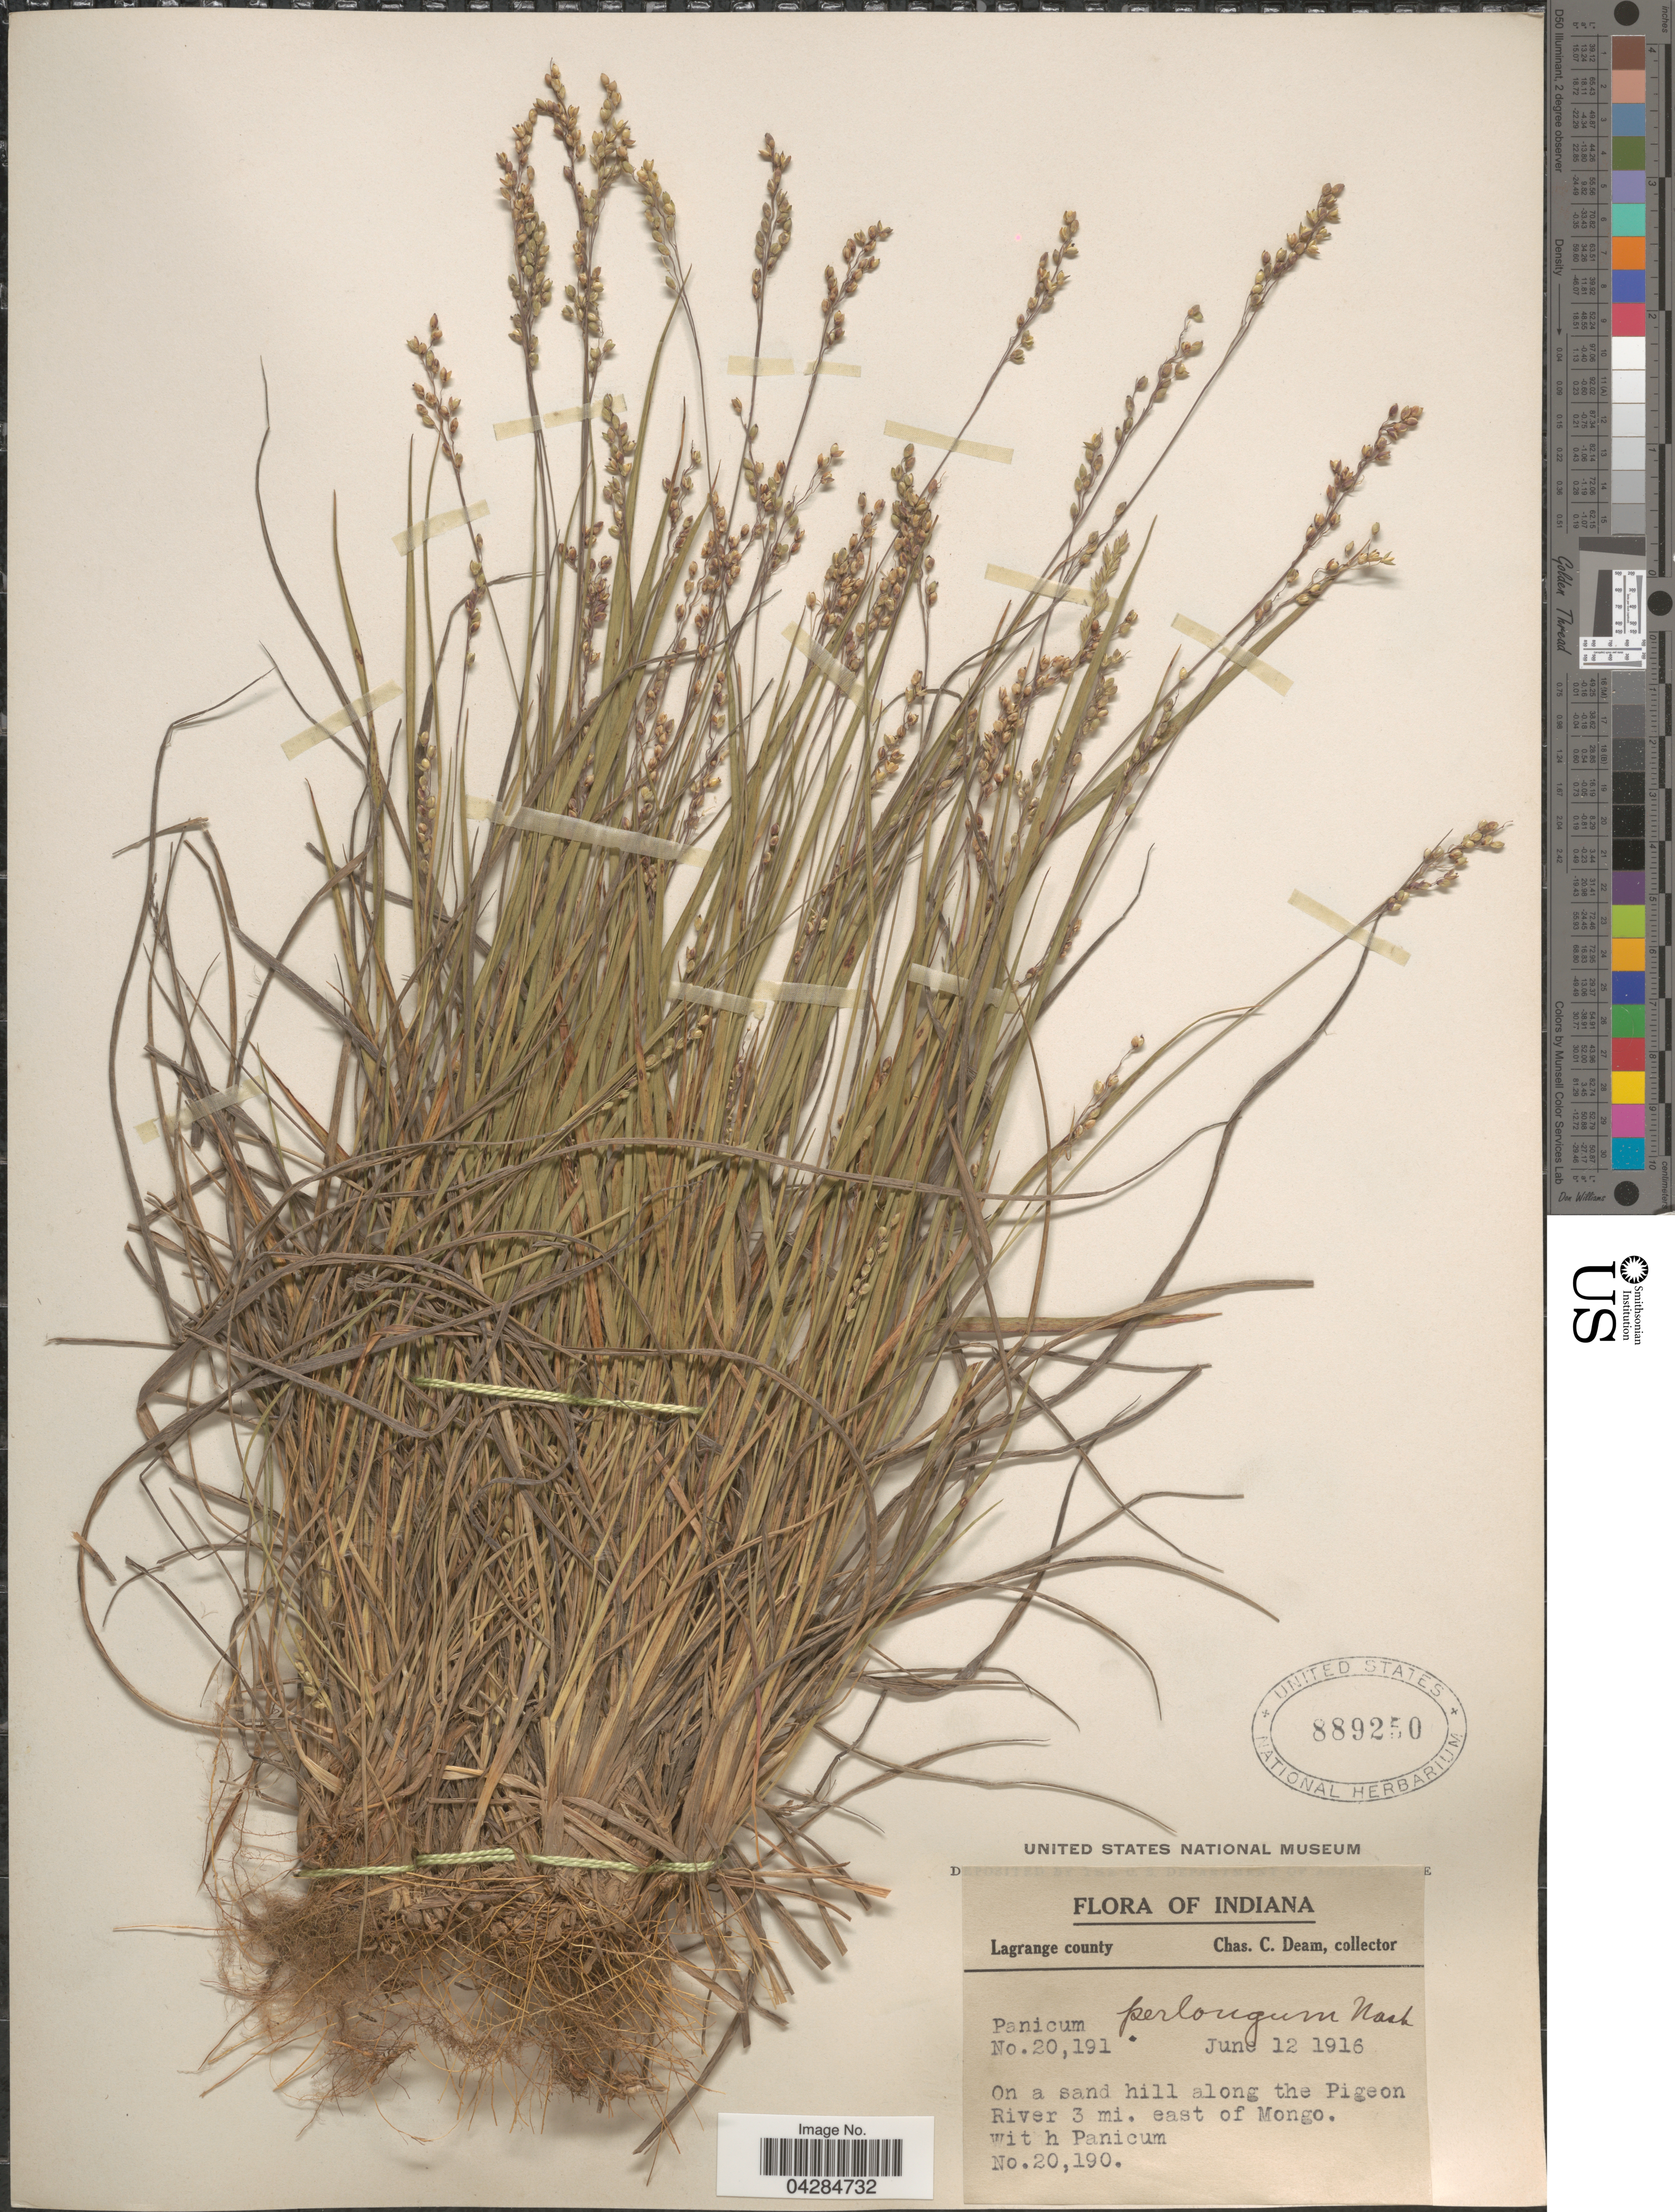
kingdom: Plantae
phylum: Tracheophyta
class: Liliopsida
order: Poales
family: Poaceae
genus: Dichanthelium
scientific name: Dichanthelium perlongum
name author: (Nash) Freckmann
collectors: C. C. Deam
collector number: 20191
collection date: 1916-06-12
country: United States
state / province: Indiana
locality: Lagrange county. On a sand hill along the Pigeon River 3 mi. east of Mongo.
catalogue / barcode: US 889250